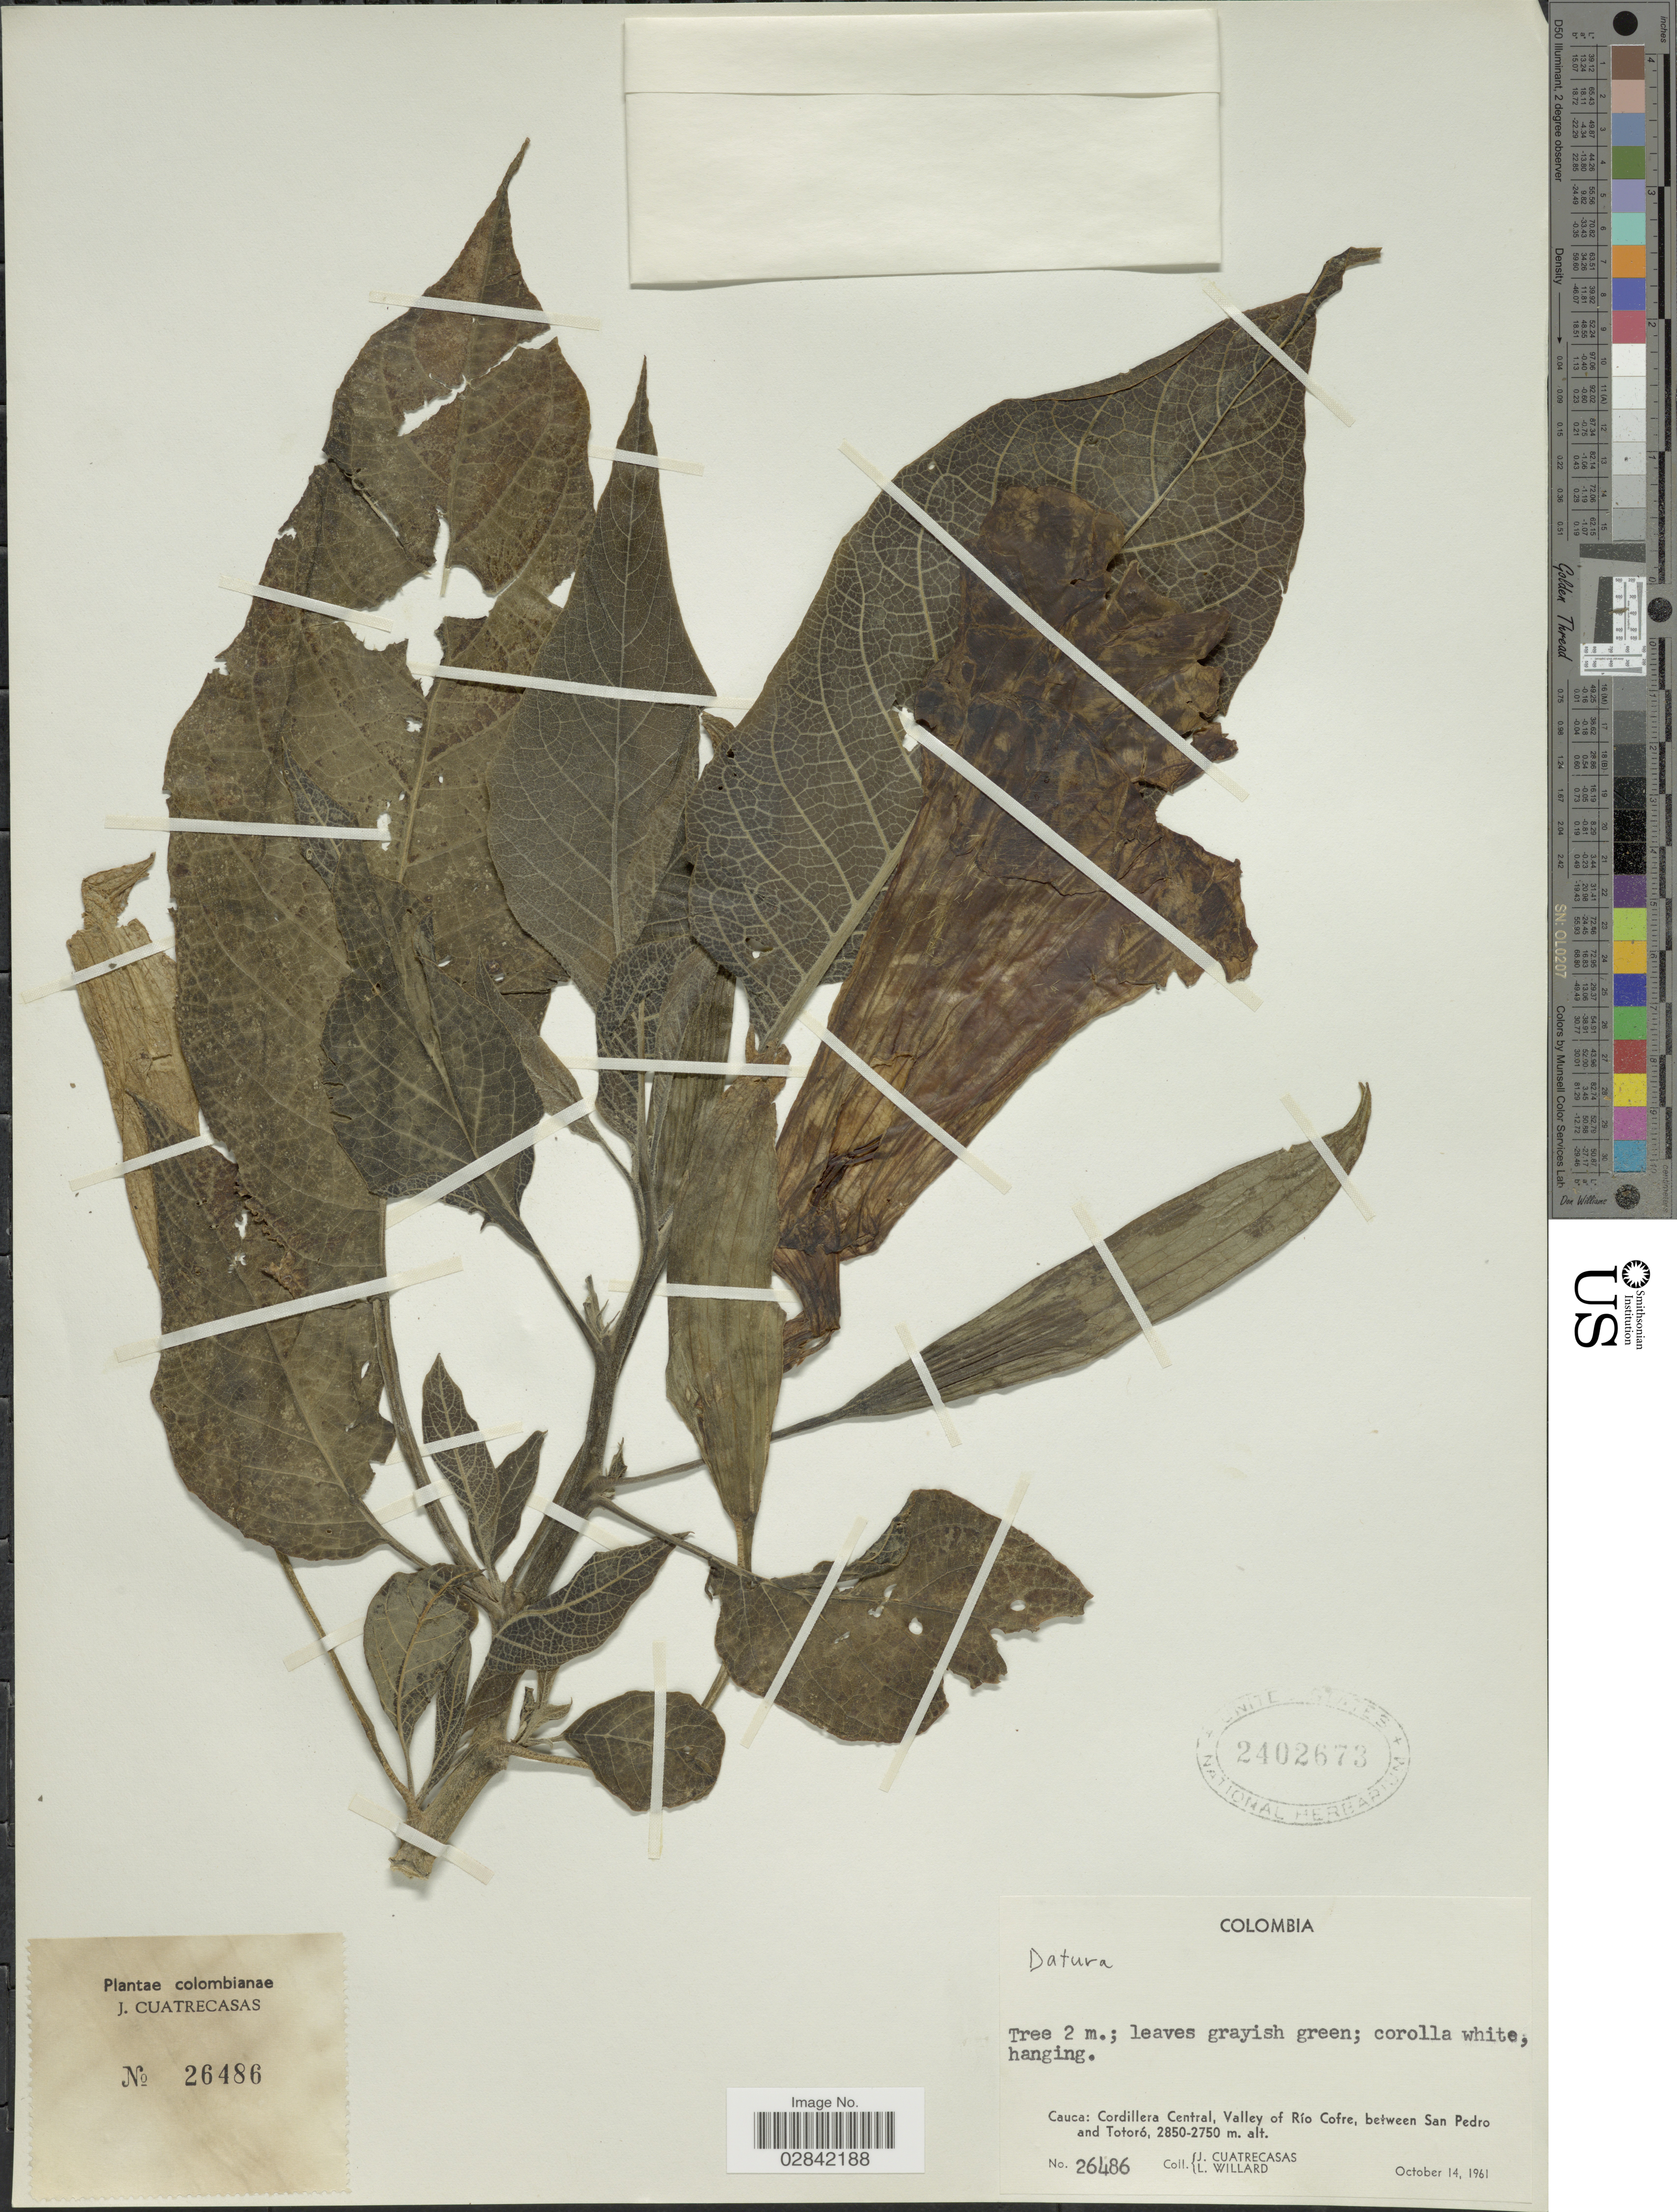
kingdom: Plantae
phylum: Tracheophyta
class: Magnoliopsida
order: Solanales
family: Solanaceae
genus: Brugmansia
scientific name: Brugmansia sp.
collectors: J. Cuatrecasas & L. Willard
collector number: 26486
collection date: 1961-10-14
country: Colombia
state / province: Cauca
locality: Cauca: Cordillera Central, Valley of Río Cofre, between San Pedro and Totoró.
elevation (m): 2750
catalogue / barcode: US 2402673